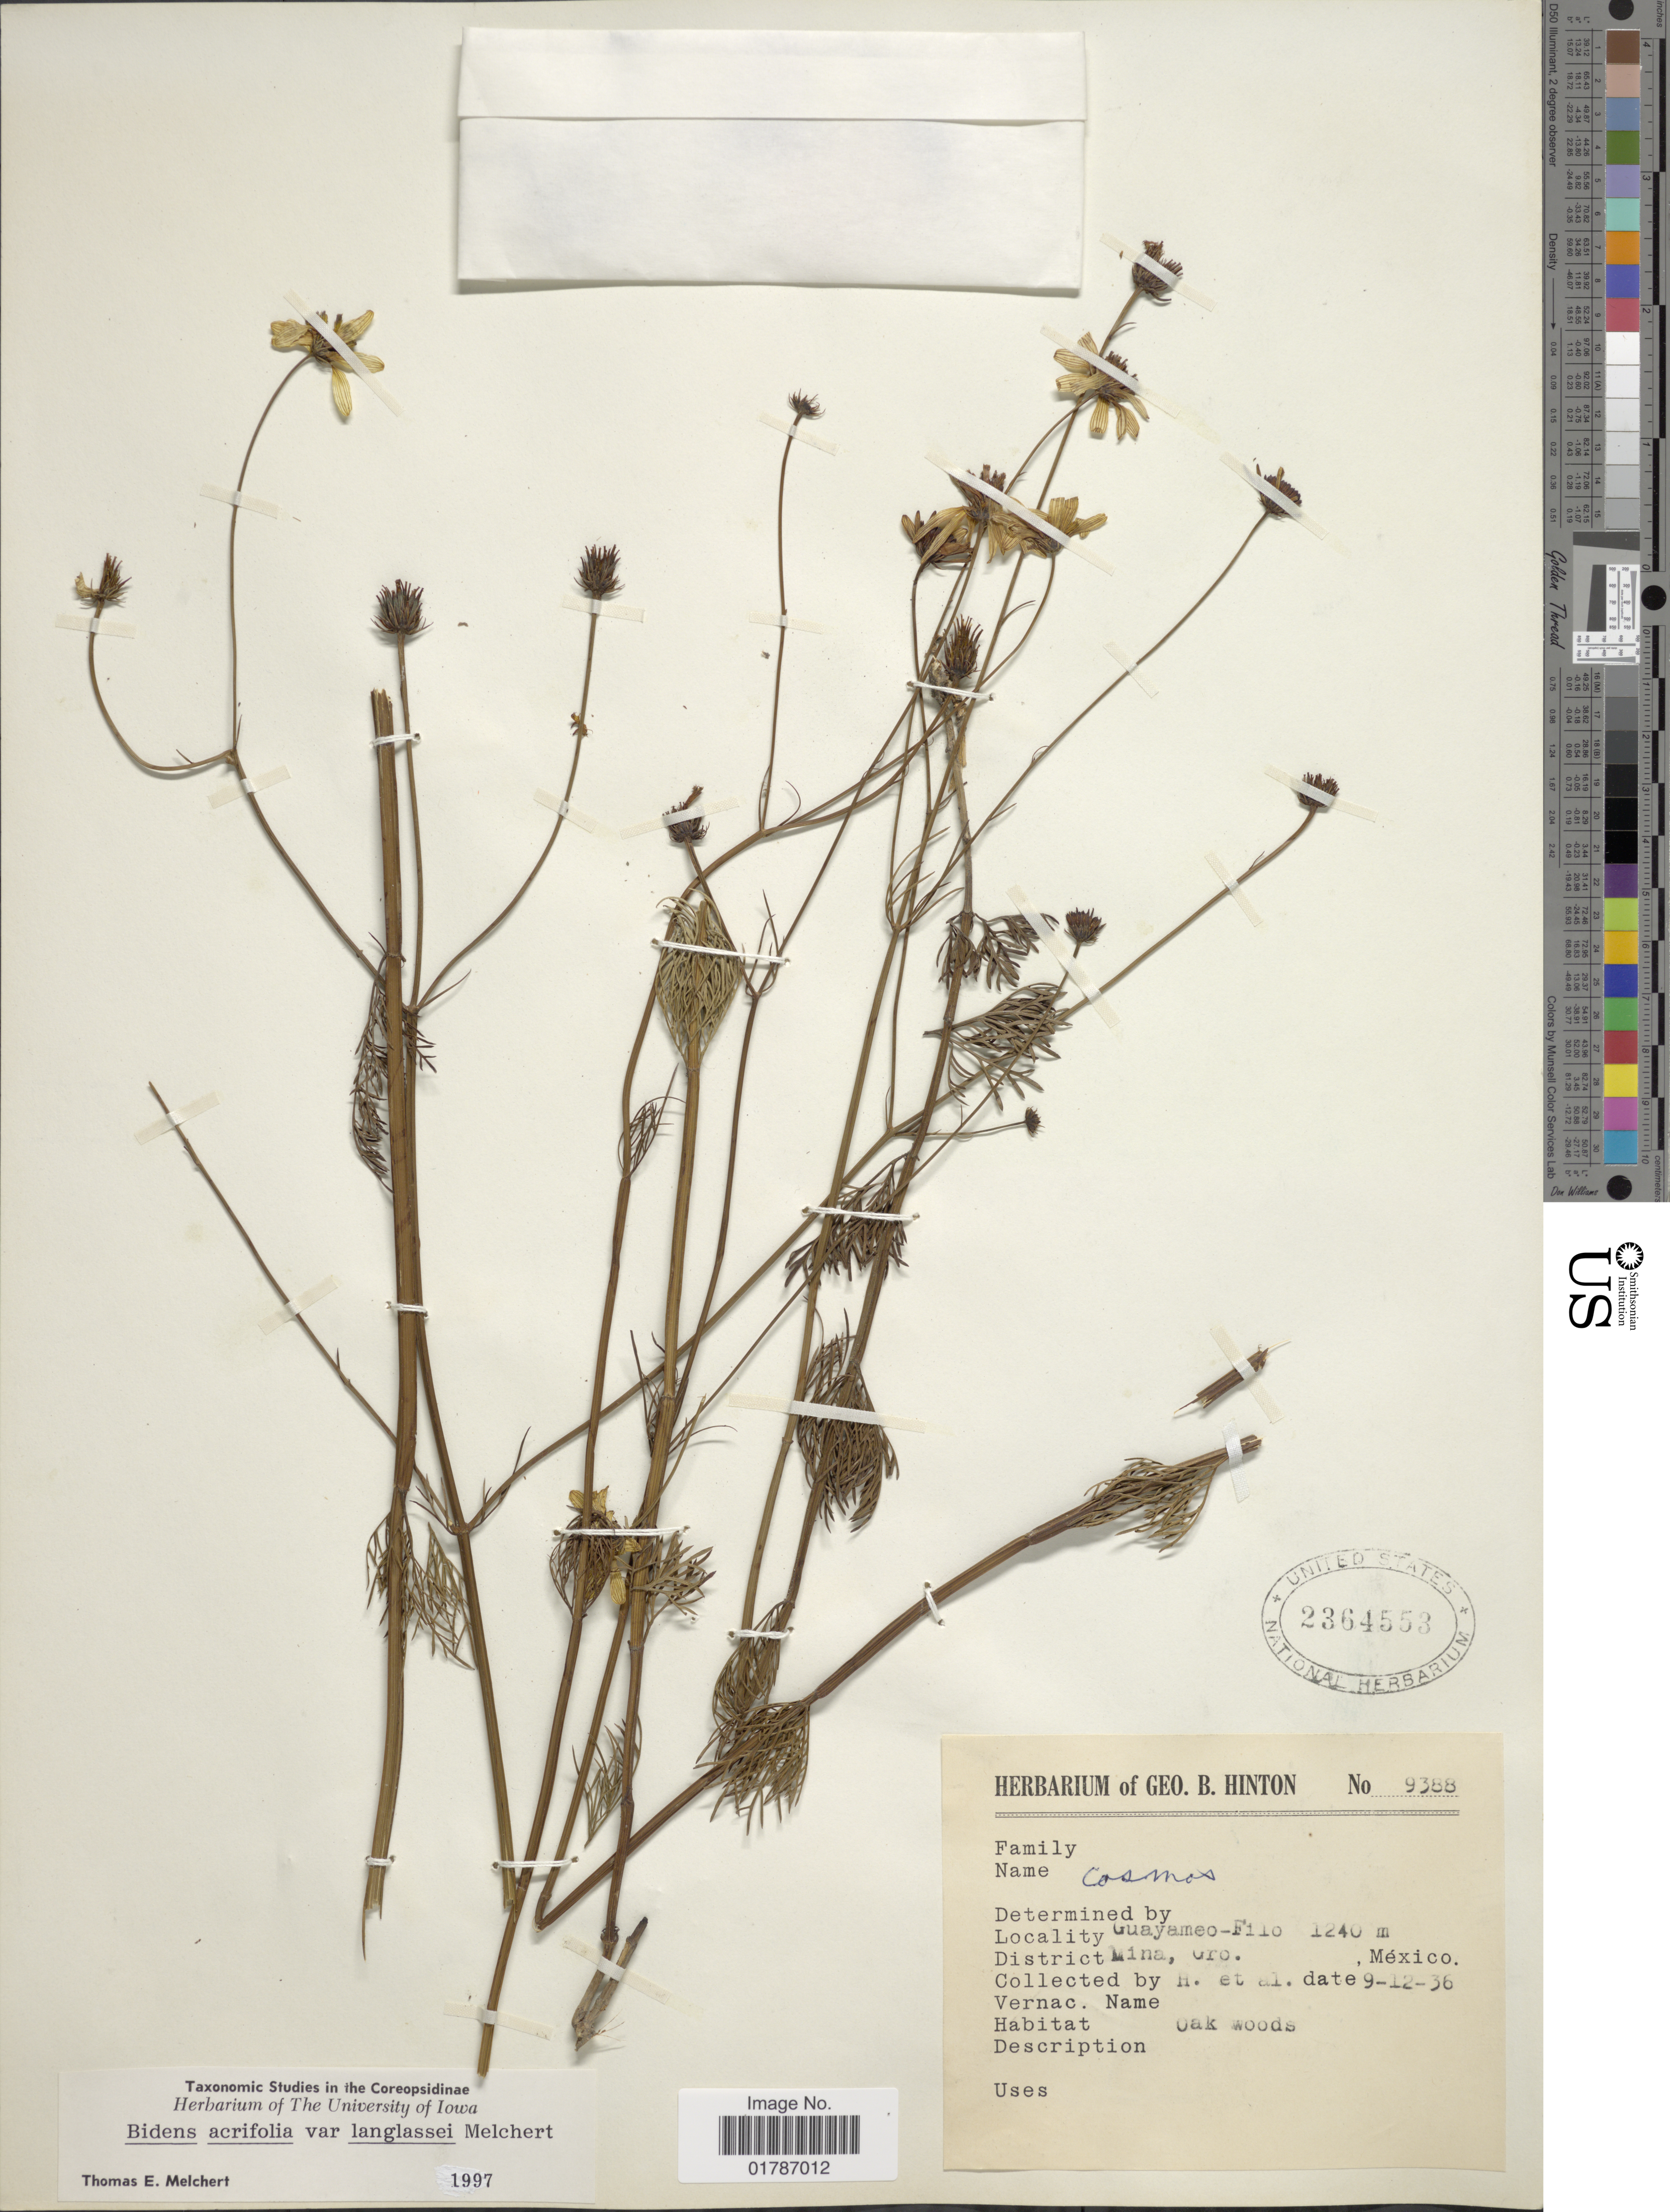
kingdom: Plantae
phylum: Tracheophyta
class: Magnoliopsida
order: Asterales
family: Asteraceae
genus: Bidens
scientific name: Bidens acrifolia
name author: Sherff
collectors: G. B. Hinton & et al.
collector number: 9388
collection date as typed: Transcribed d/m/y: 9/12/36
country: Mexico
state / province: Guerrero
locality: Guayameo-Filo, Mina, Gro.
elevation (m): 1240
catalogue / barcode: US 2364553